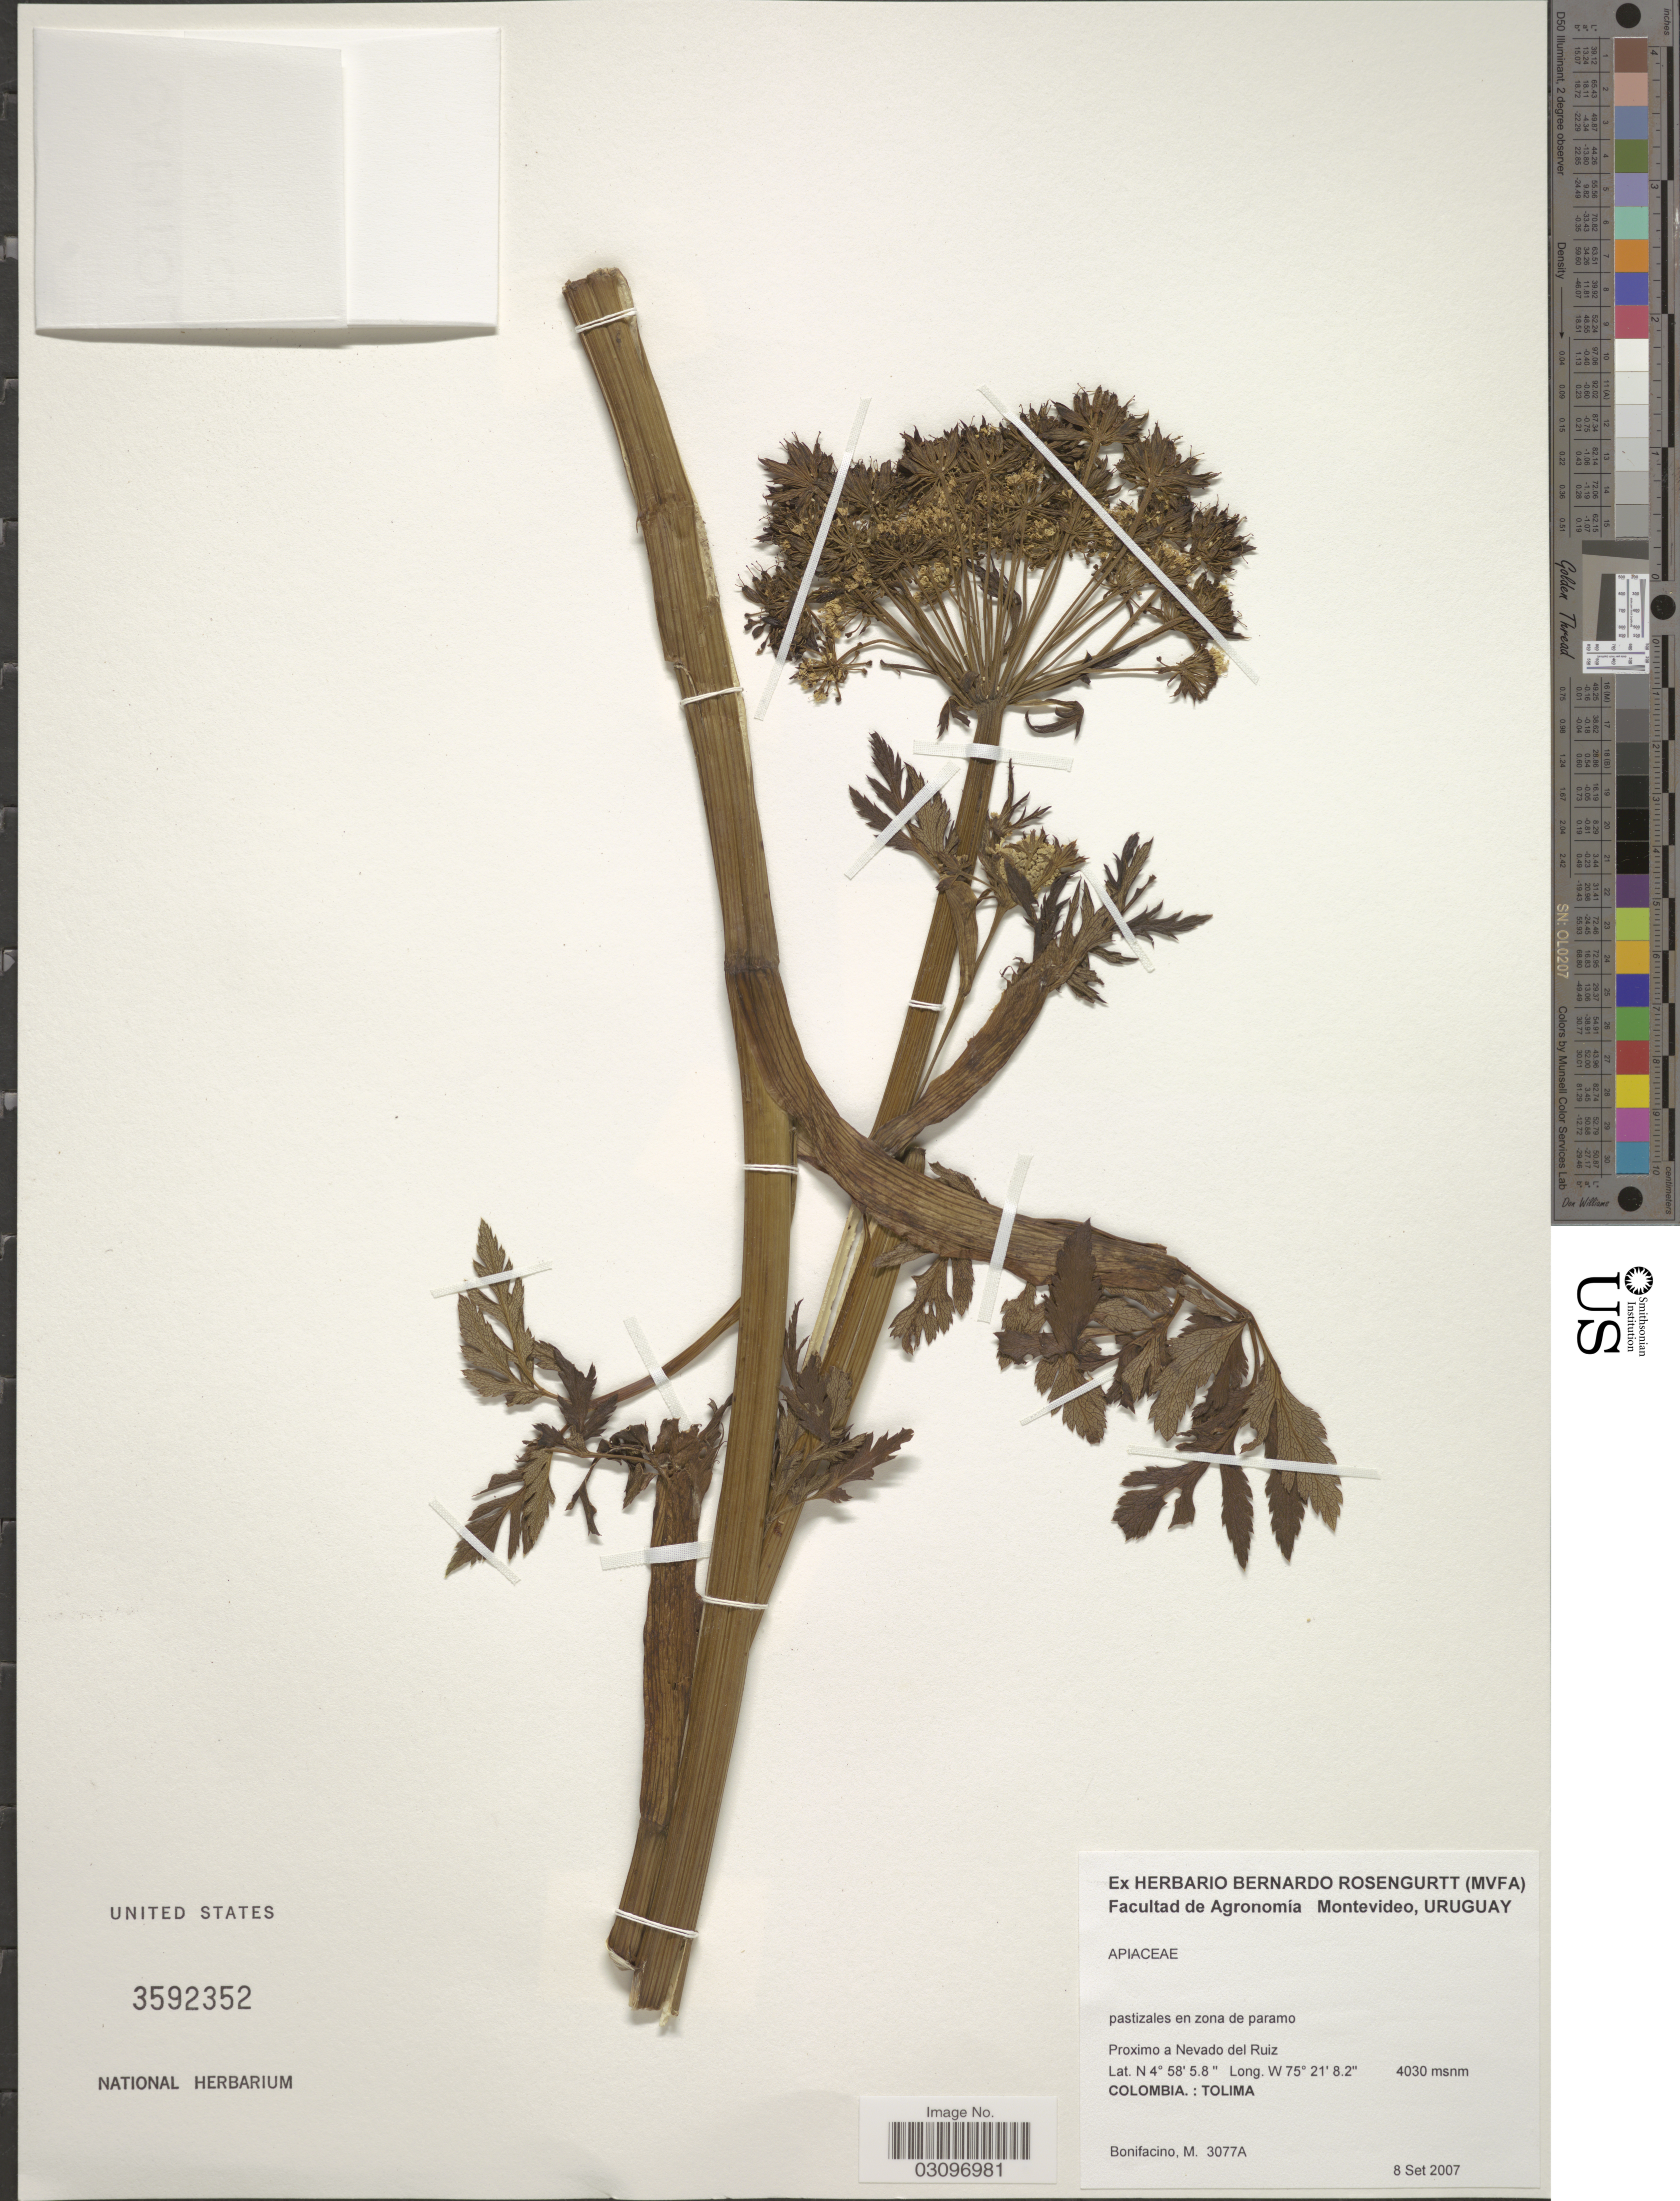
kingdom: Plantae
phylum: Tracheophyta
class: Magnoliopsida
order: Apiales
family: Apiaceae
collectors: M. Bonifacino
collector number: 3077A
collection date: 2007-09-08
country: Colombia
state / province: Tolima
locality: Proximo a Nevado del Ruiz.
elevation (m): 4030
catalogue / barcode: US 3592352